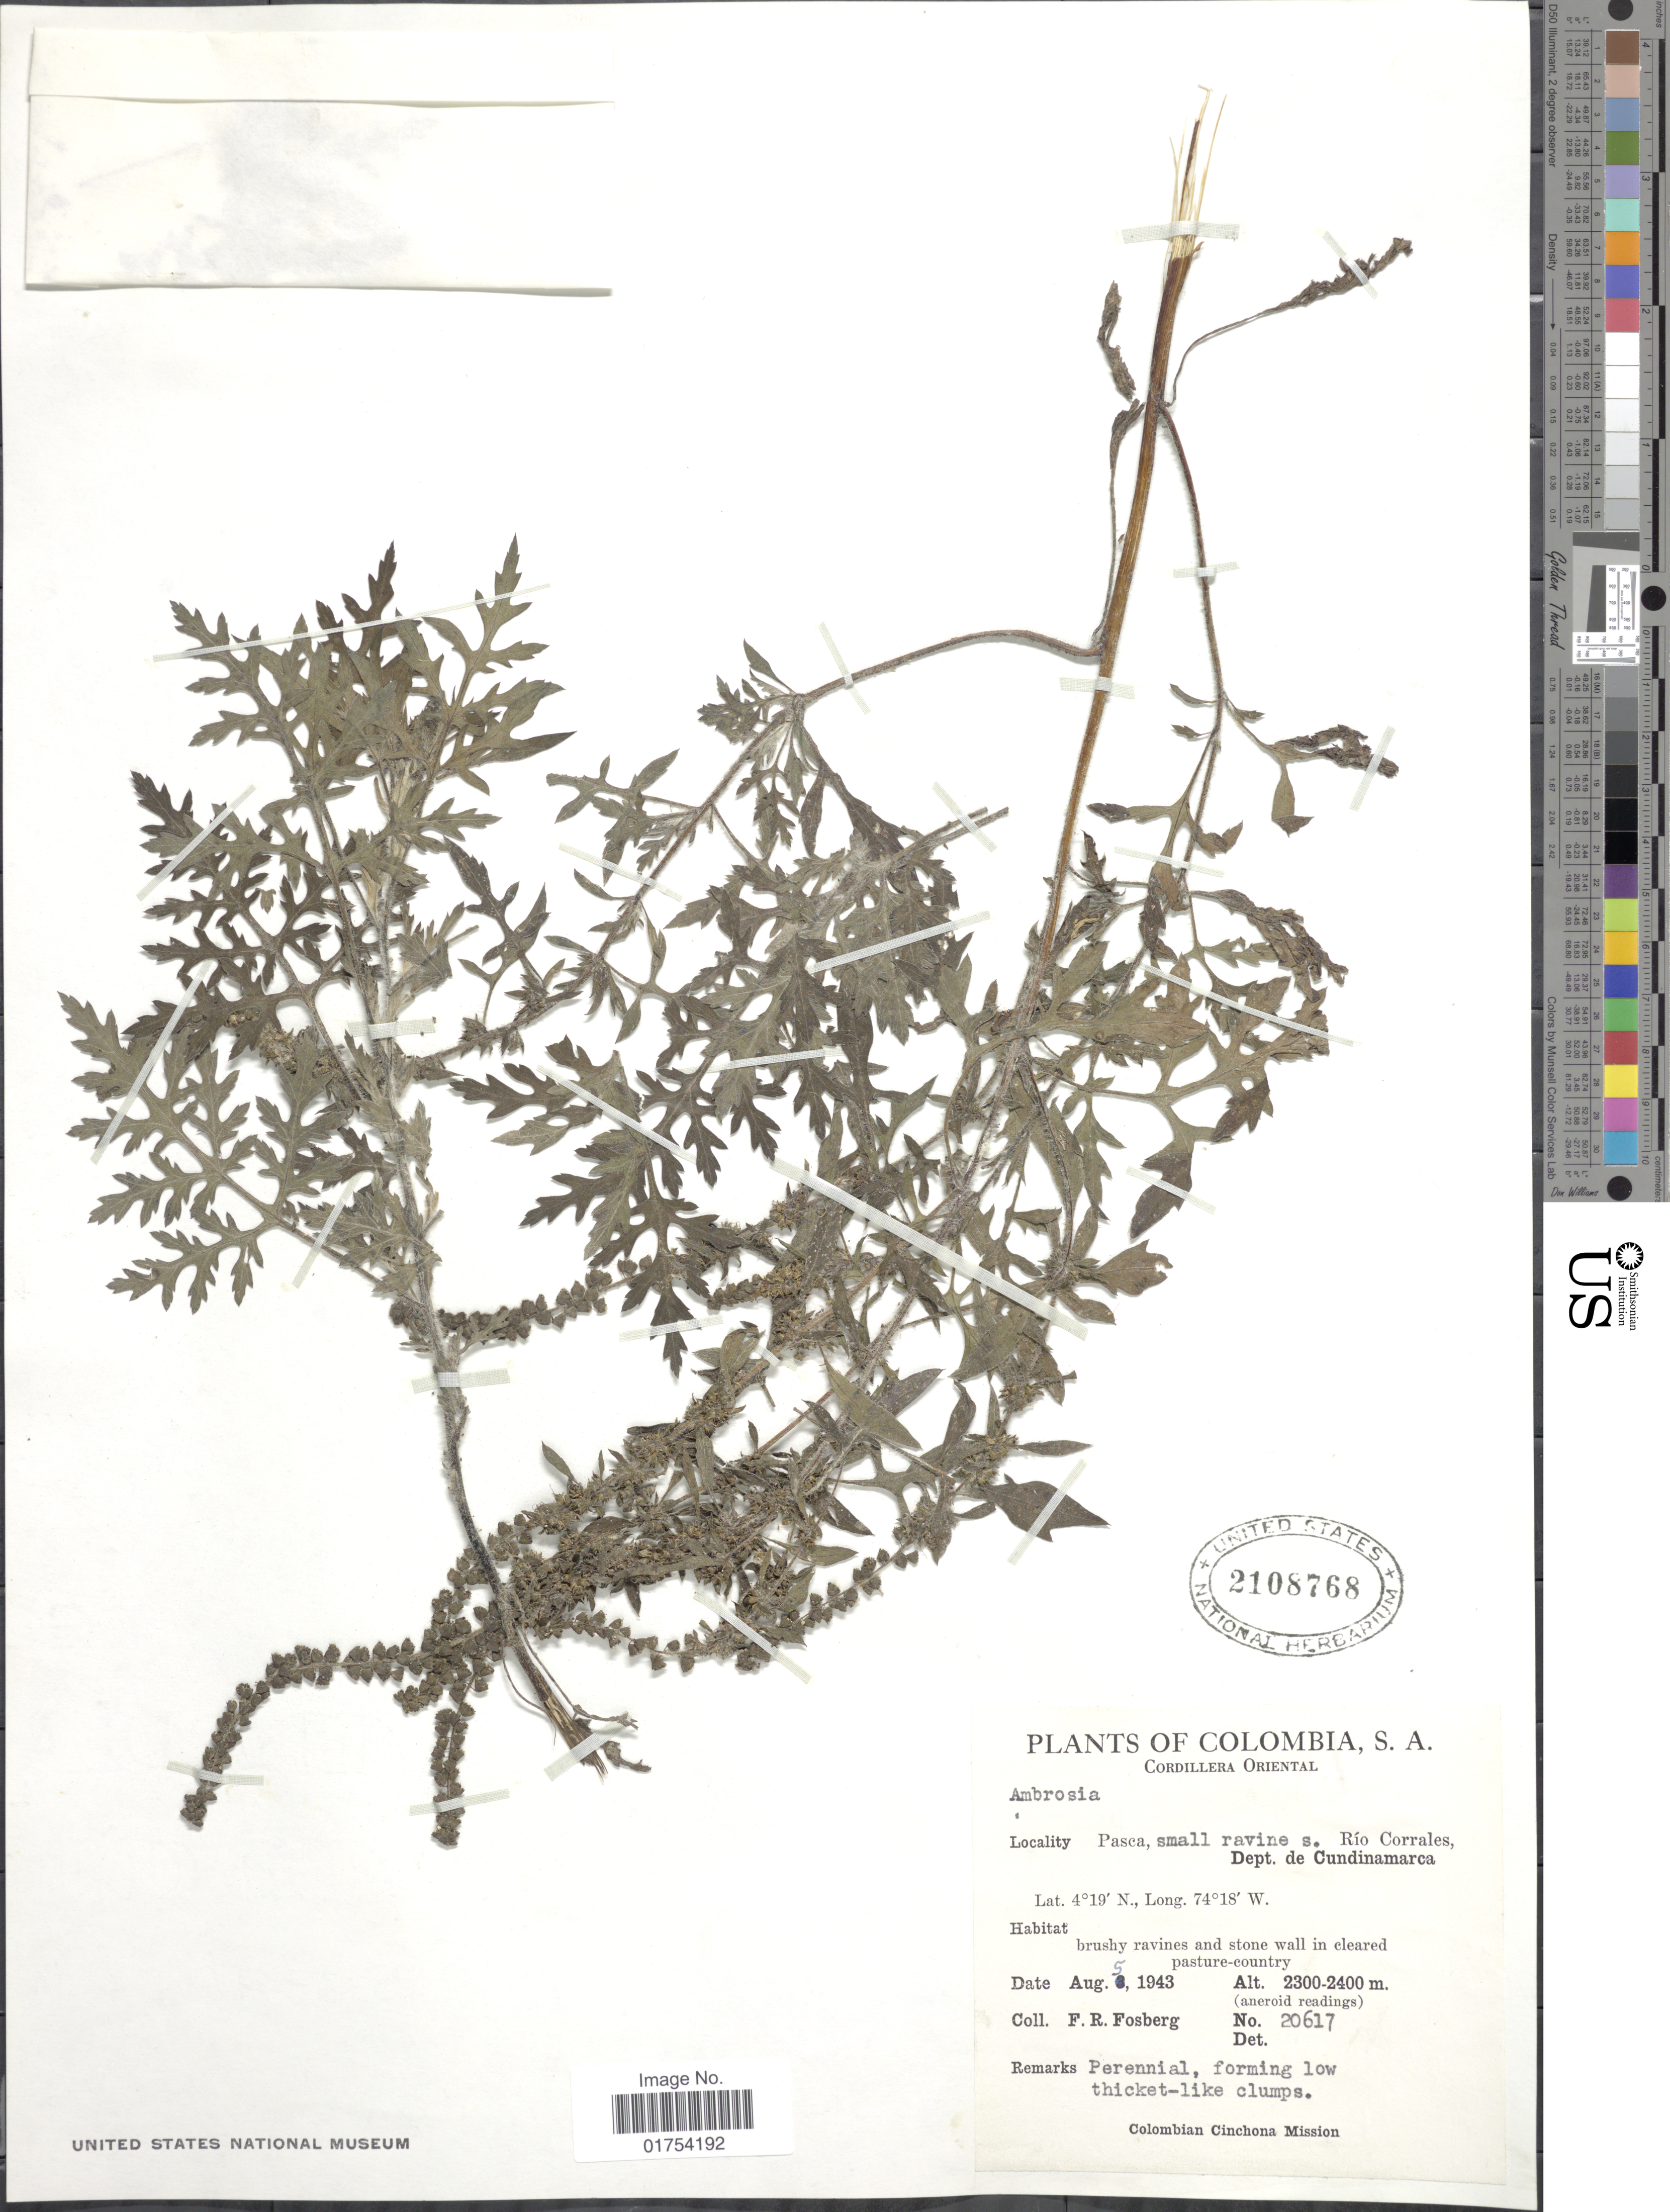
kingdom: Plantae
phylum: Tracheophyta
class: Magnoliopsida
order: Asterales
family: Asteraceae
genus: Ambrosia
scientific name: Ambrosia sp.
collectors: F. R. Fosberg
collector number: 20617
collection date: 1943-08-05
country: Colombia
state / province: Cundinamarca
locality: Cordillera Oriental, Pasca, small ravine s. Rio Corrales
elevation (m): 2300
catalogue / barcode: US 2108768